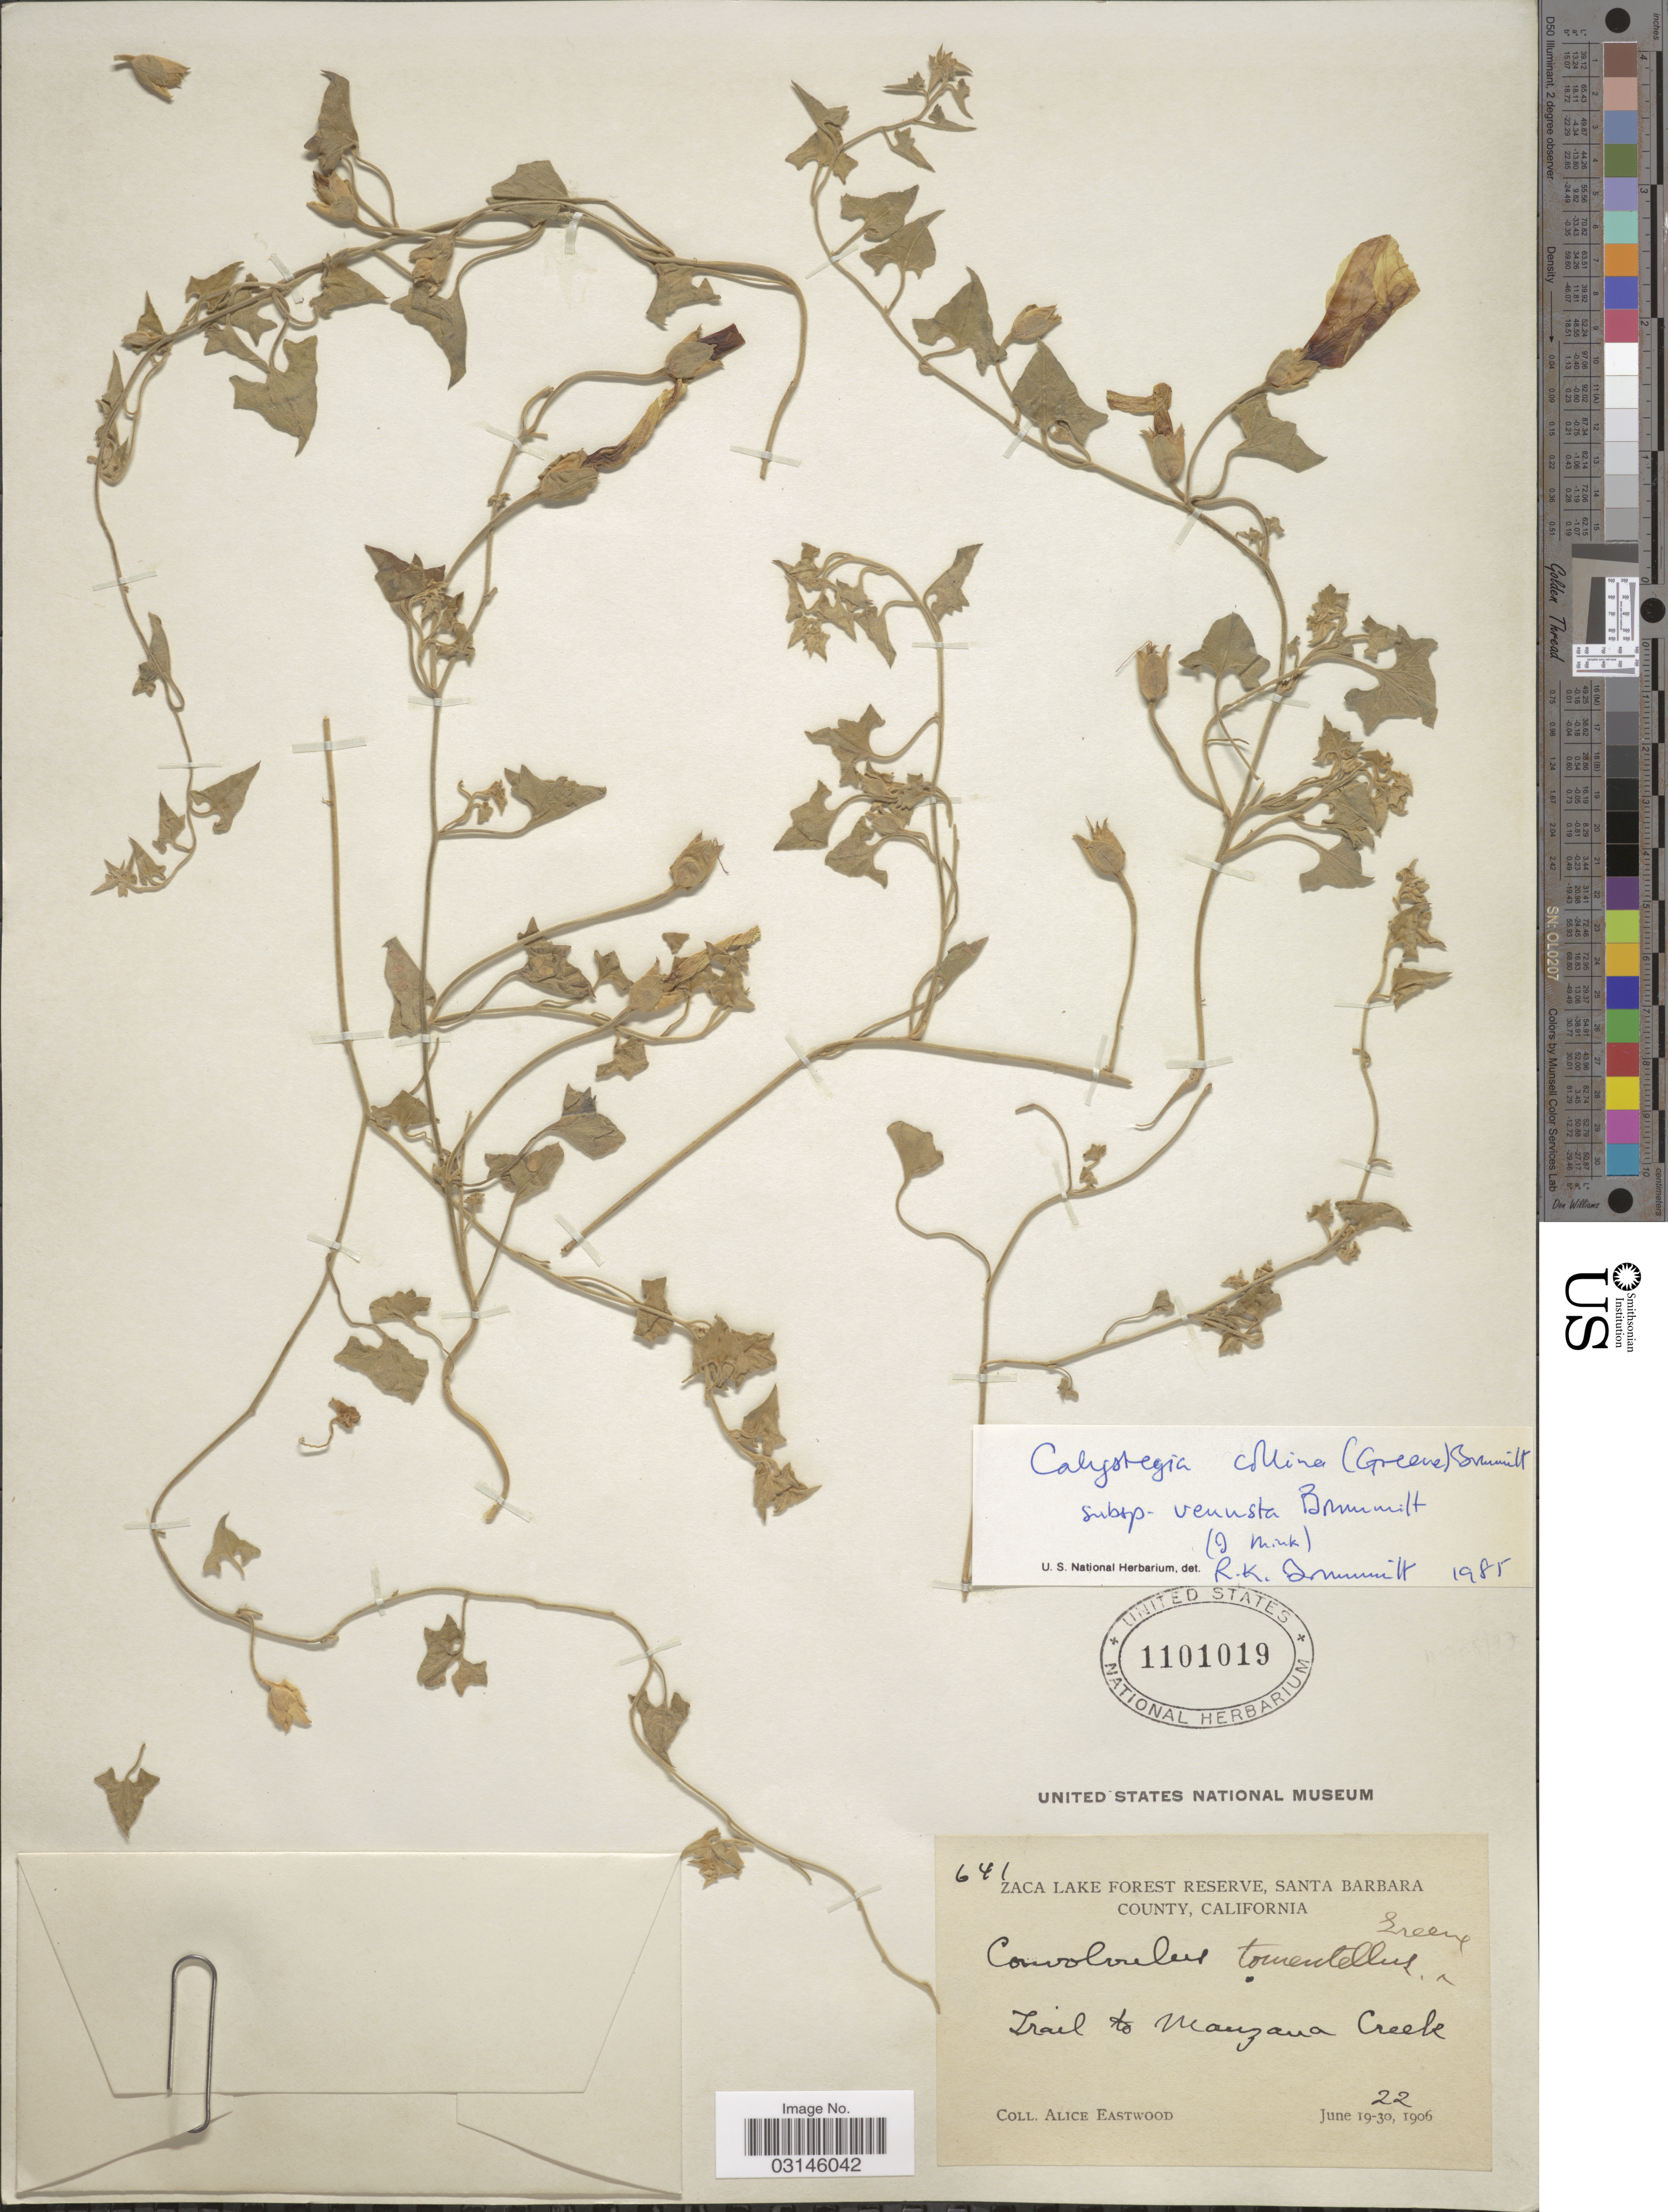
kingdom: Plantae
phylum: Tracheophyta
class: Magnoliopsida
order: Solanales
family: Convolvulaceae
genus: Calystegia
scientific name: Calystegia collina subsp. ventusa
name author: Brummitt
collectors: A. Eastwood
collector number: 641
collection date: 1906-06-22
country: United States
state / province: California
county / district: Santa Barbara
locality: Zaca Lake Forest Reserve, Santa Barbara County. Trail to Manzana Creek.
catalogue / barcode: US 1101019